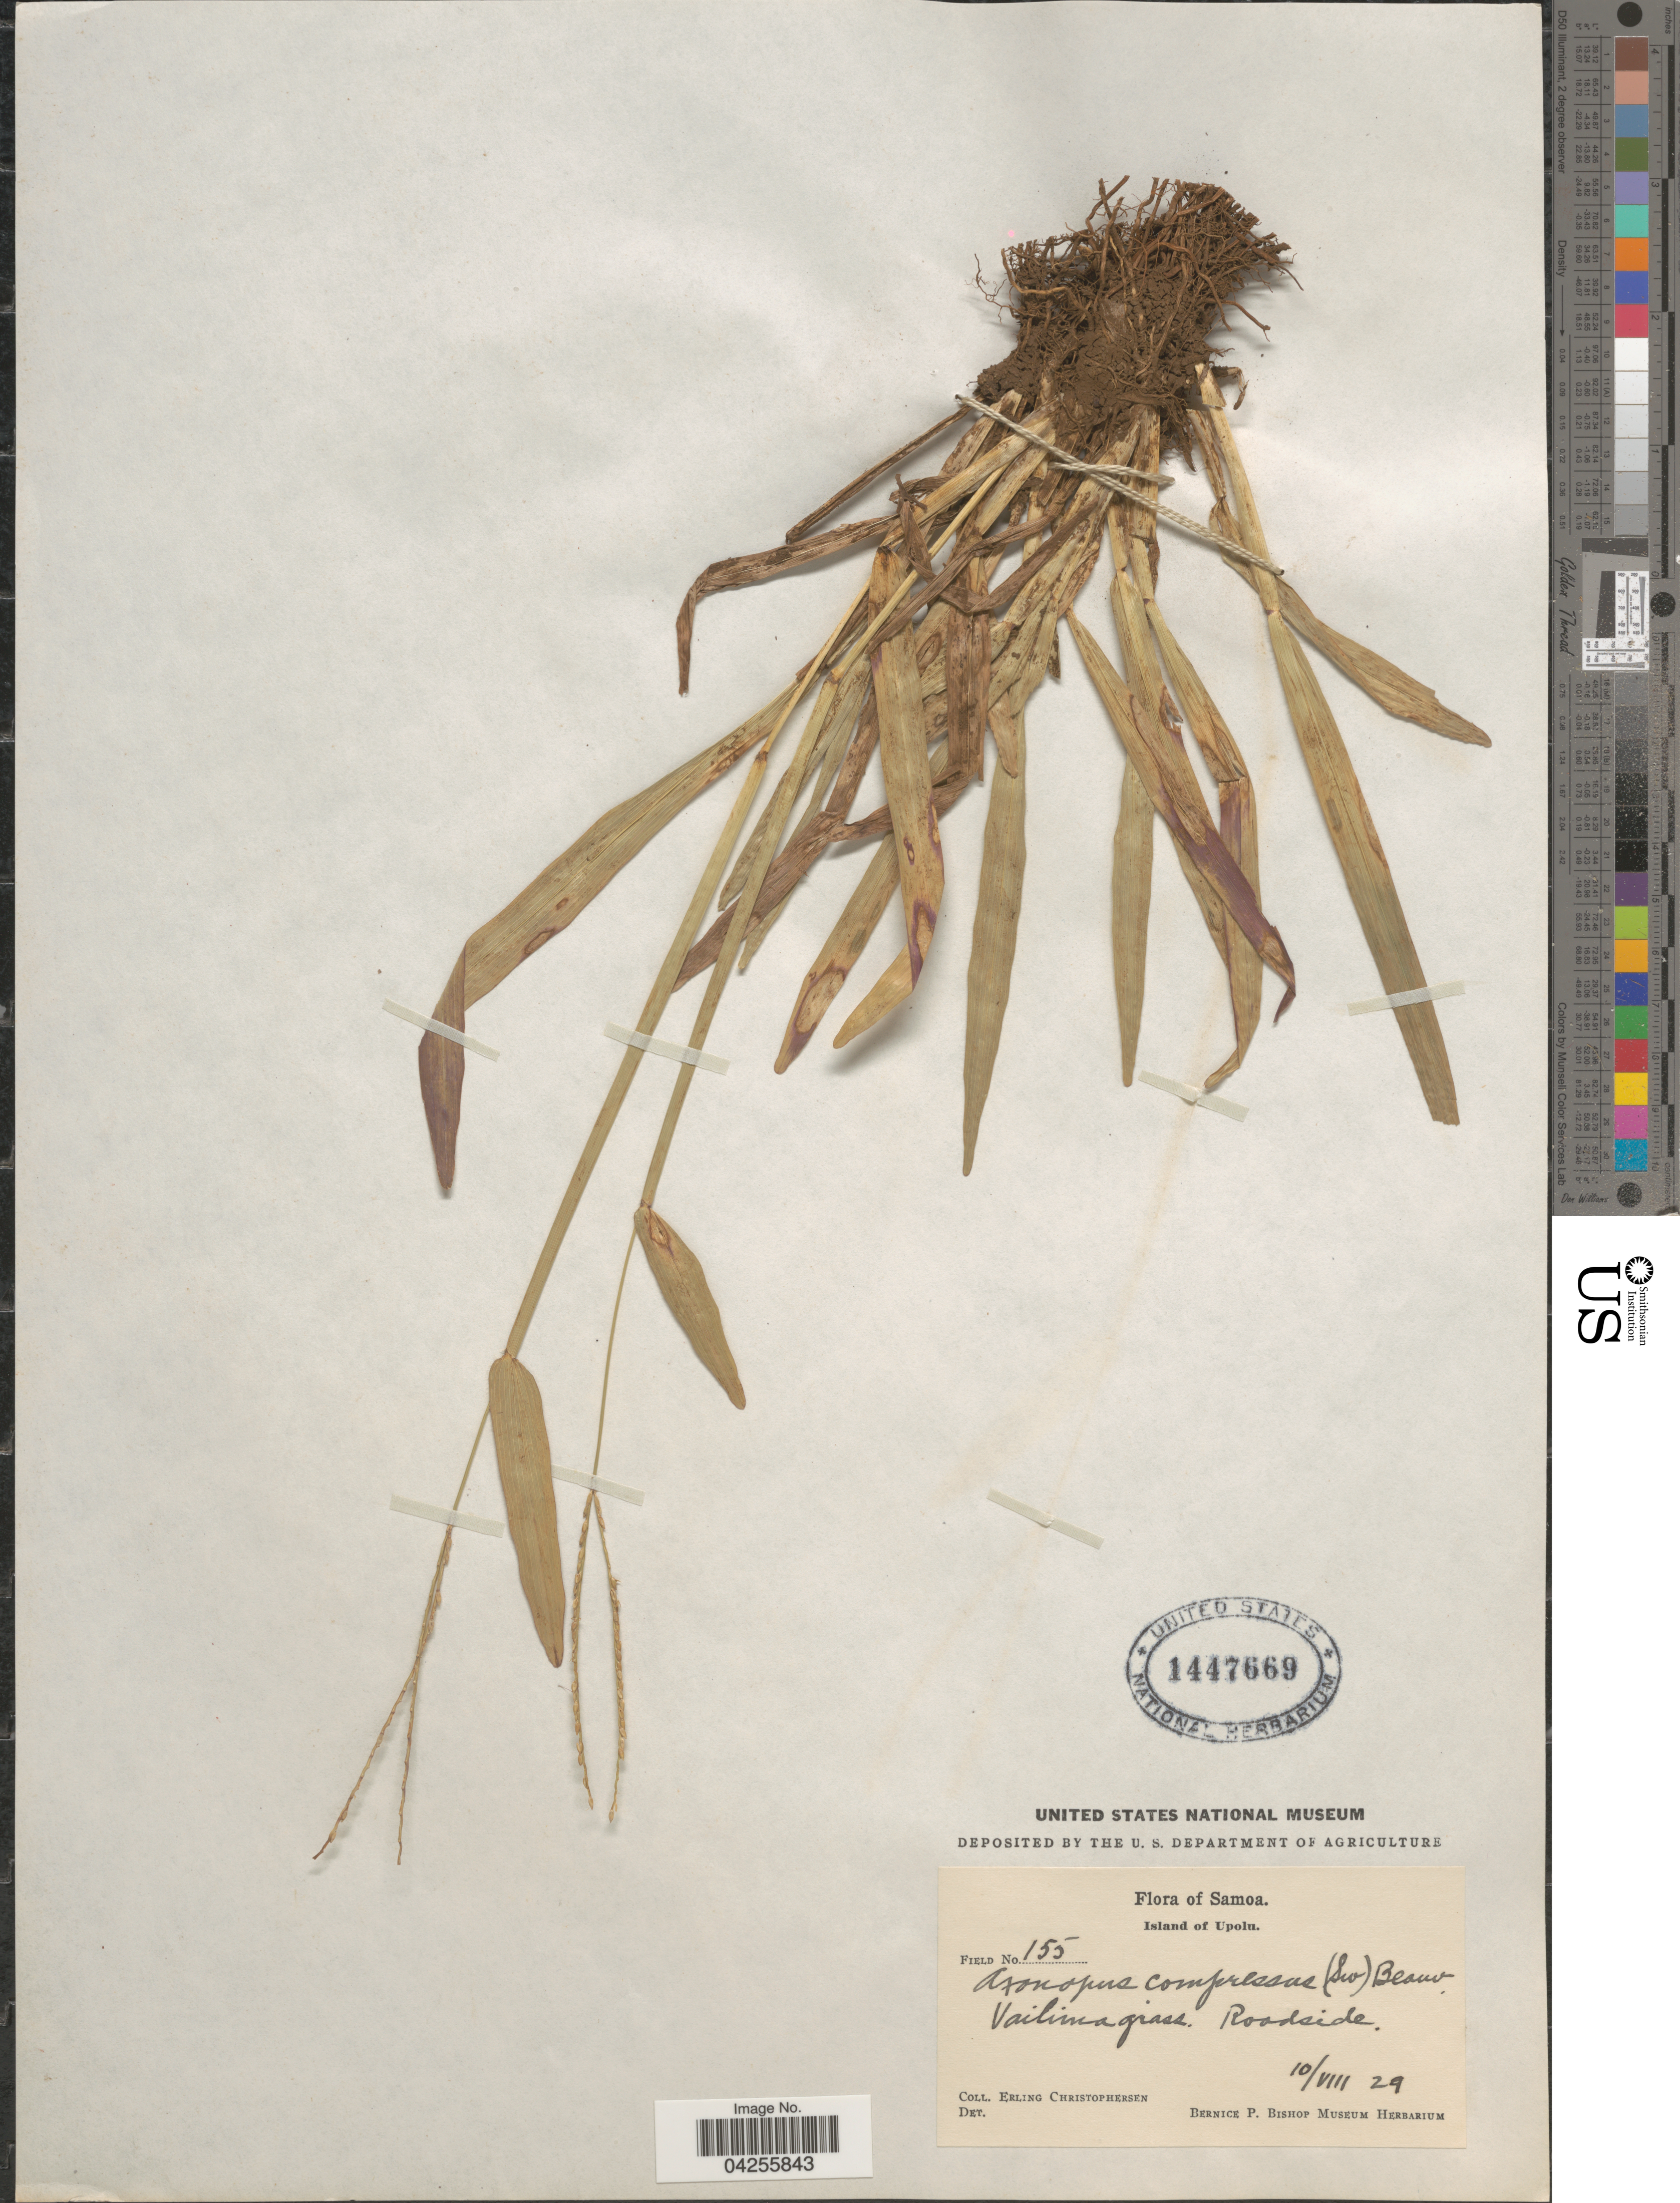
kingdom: Plantae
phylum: Tracheophyta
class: Liliopsida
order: Poales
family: Poaceae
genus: Axonopus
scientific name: Axonopus compressus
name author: (Sw.) P. Beauv.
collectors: E. Christophersen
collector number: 155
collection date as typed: Transcribed d/m/y: 10/8/29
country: Samoa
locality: Samoa. Island of Upolu. Vailima grass. Roadside.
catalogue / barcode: US 1447669